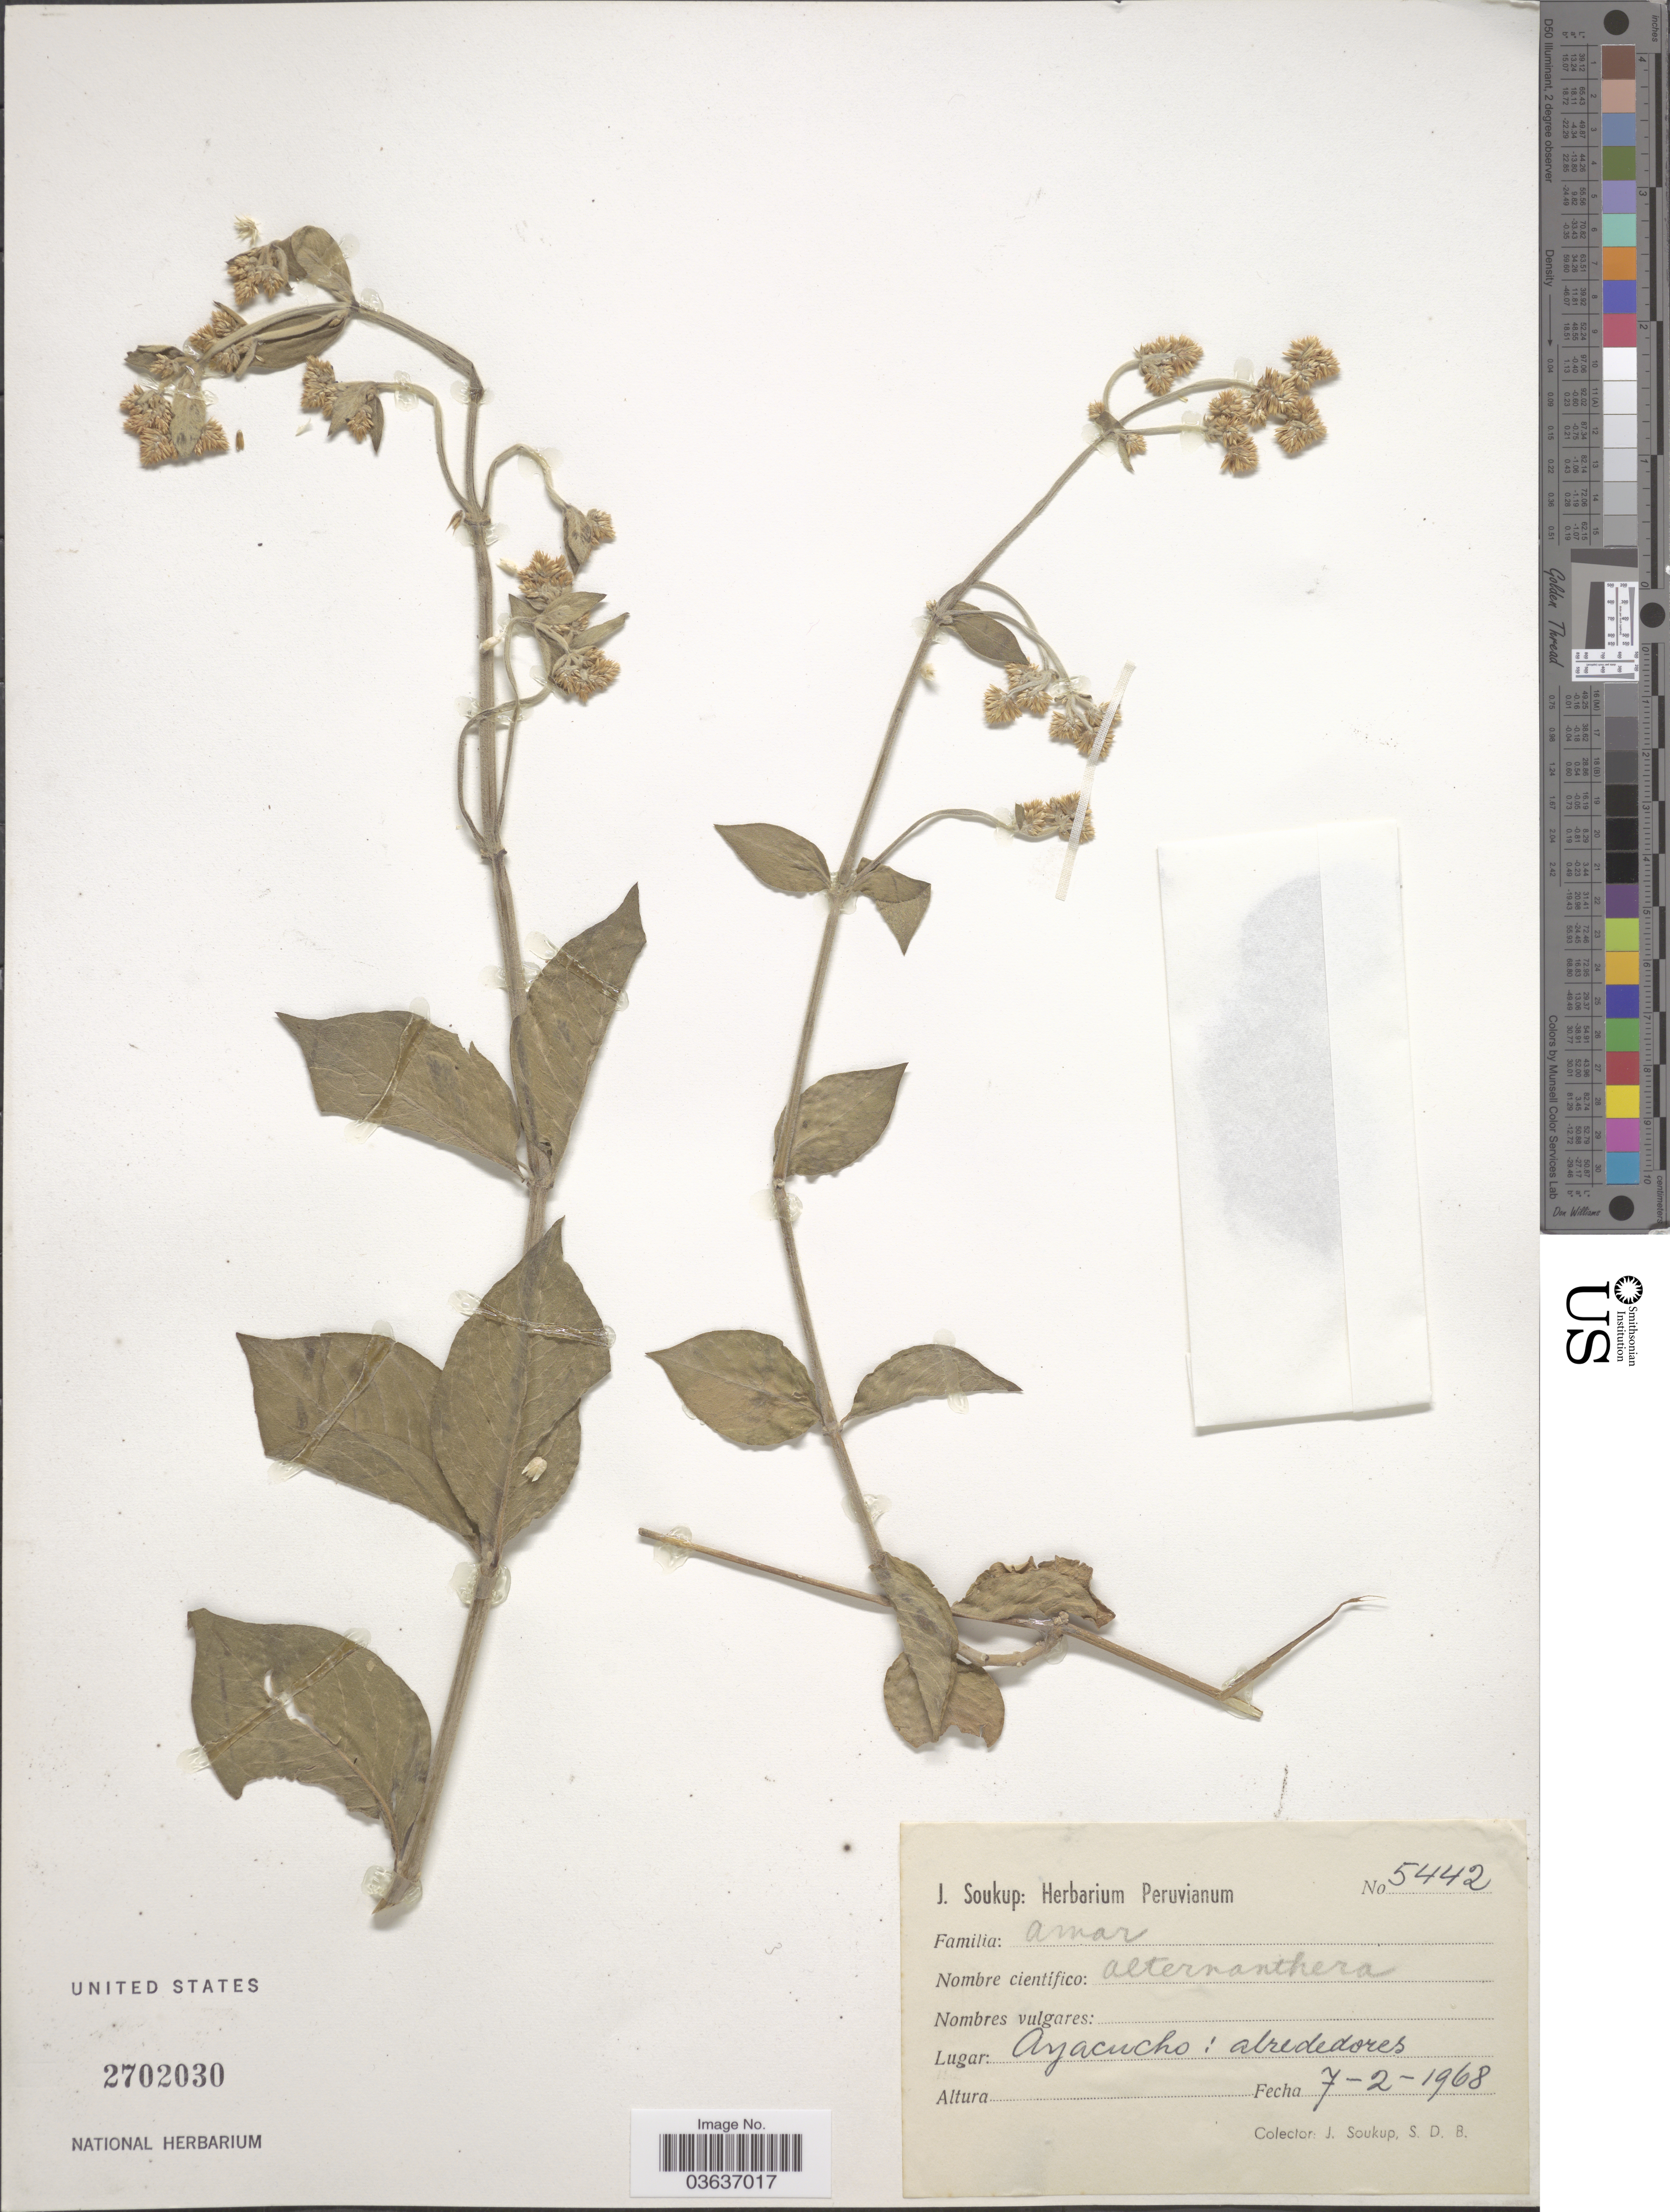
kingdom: Plantae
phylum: Tracheophyta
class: Magnoliopsida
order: Caryophyllales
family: Amaranthaceae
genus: Alternanthera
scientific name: Alternanthera sp.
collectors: J. Soukup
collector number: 5442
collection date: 1968-02-07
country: Peru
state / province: Ayacucho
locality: Alrededores.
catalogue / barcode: US 2702030